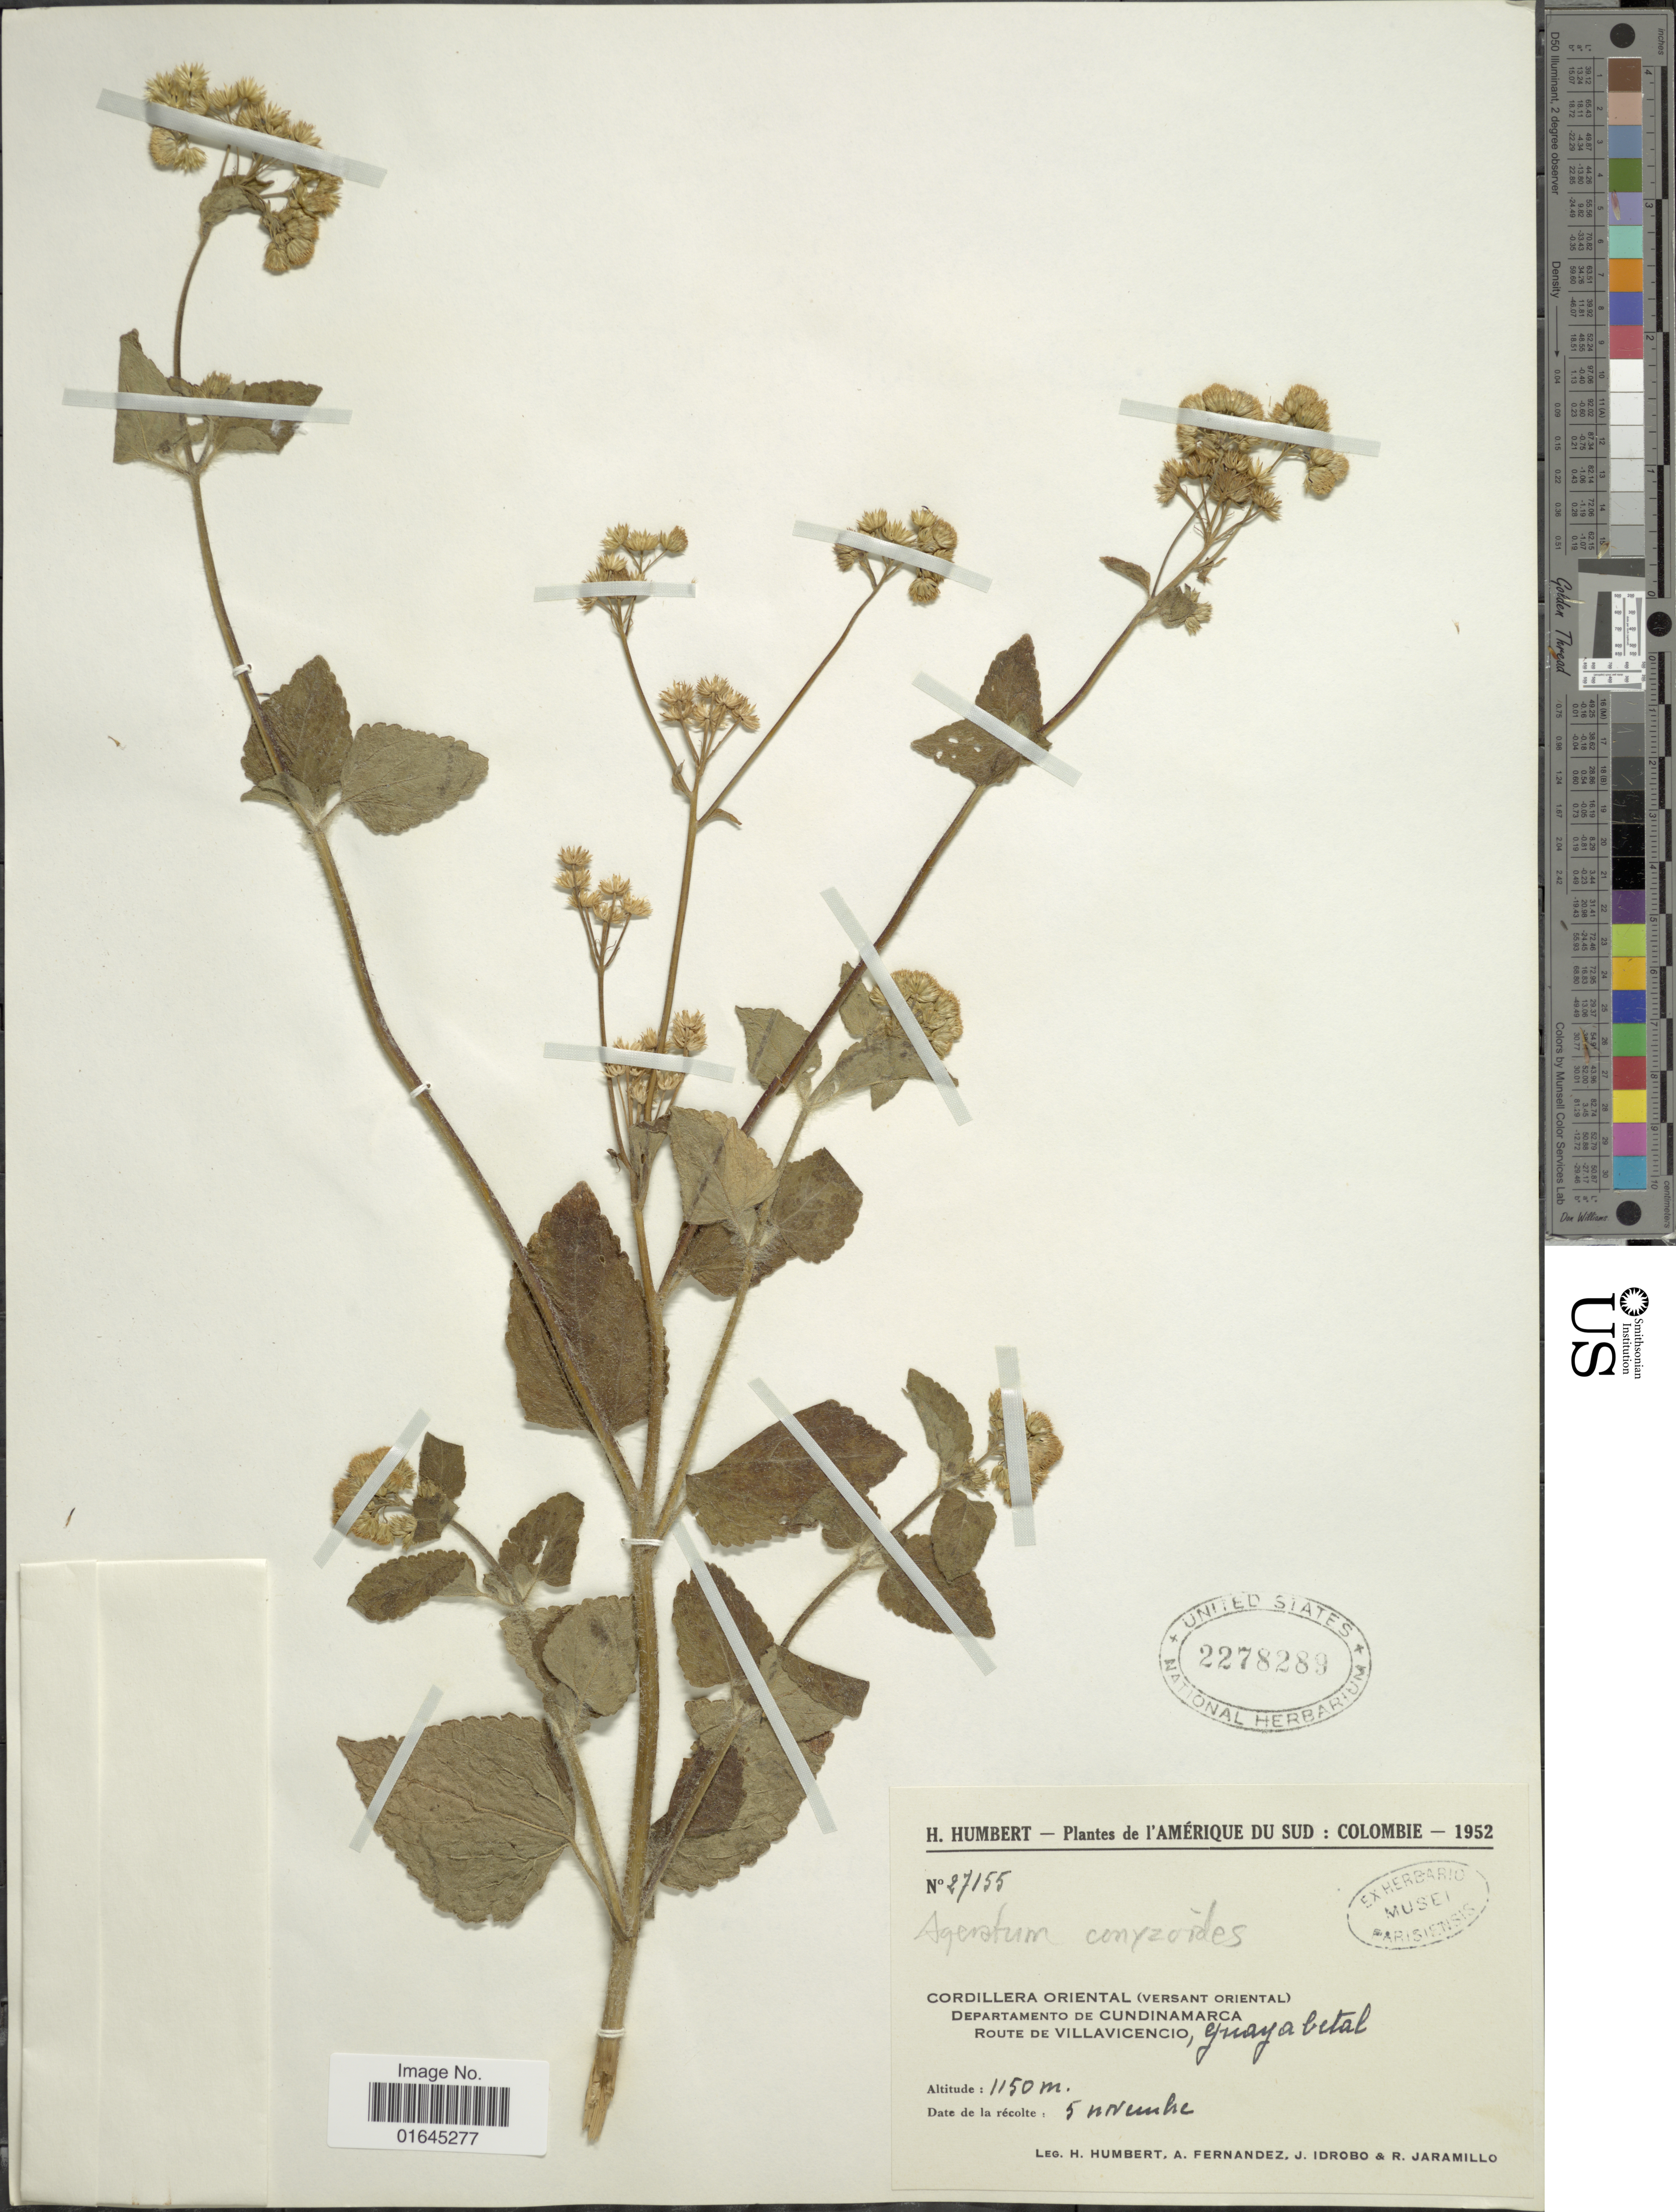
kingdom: Plantae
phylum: Tracheophyta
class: Magnoliopsida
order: Asterales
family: Asteraceae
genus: Ageratum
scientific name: Ageratum conyzoides subsp. conyzoides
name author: L.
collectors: H. Humbert, A. Fernandez, J. M. Idrobo & R. Jaramillo M.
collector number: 27155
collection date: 1952-11-05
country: Colombia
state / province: Cundinamarca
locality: L'Amerique du Sud, Cordillera Oriental (versant oriental), Route de Villavicencio, guayabetal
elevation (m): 1150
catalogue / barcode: US 2278289